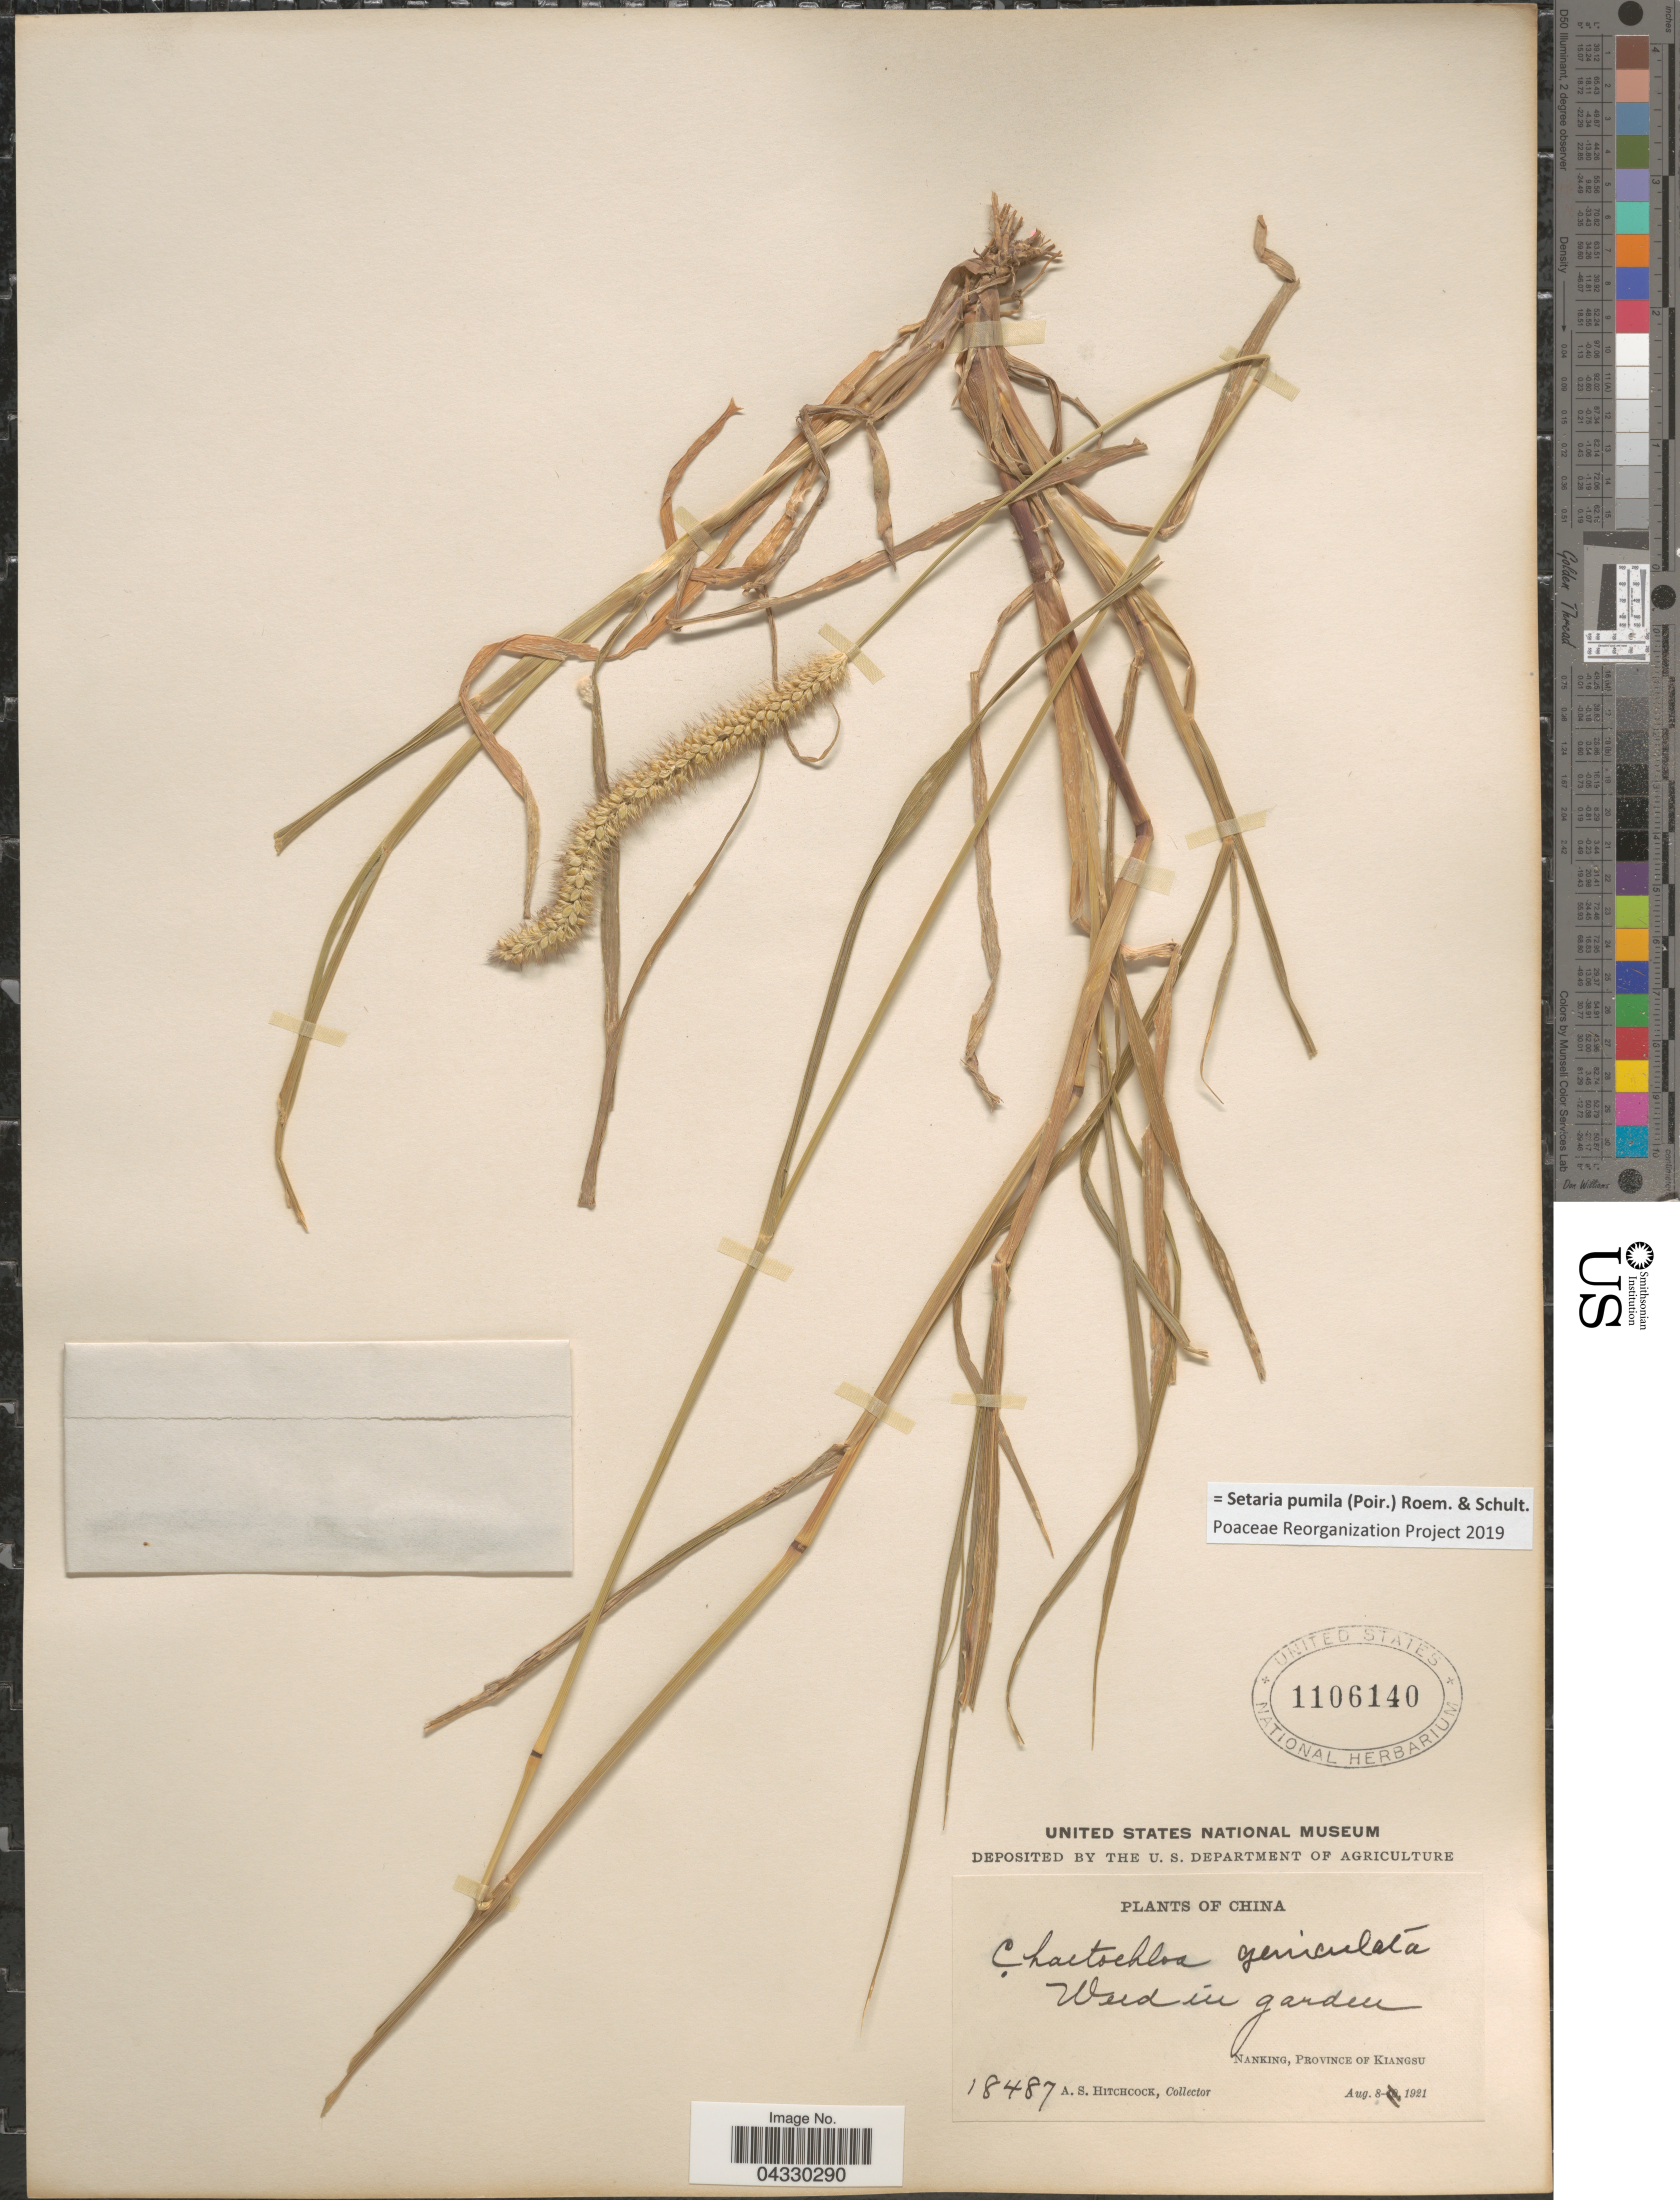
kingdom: Plantae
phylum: Tracheophyta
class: Liliopsida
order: Poales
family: Poaceae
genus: Setaria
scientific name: Setaria pumila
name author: (Poir.) Roem. & Schult.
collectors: A. S. Hitchcock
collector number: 18487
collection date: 1921-08-08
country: China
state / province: Jiangsu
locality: Weed in garden. Nanking, Province of Kiangsu.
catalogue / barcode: US 1106140